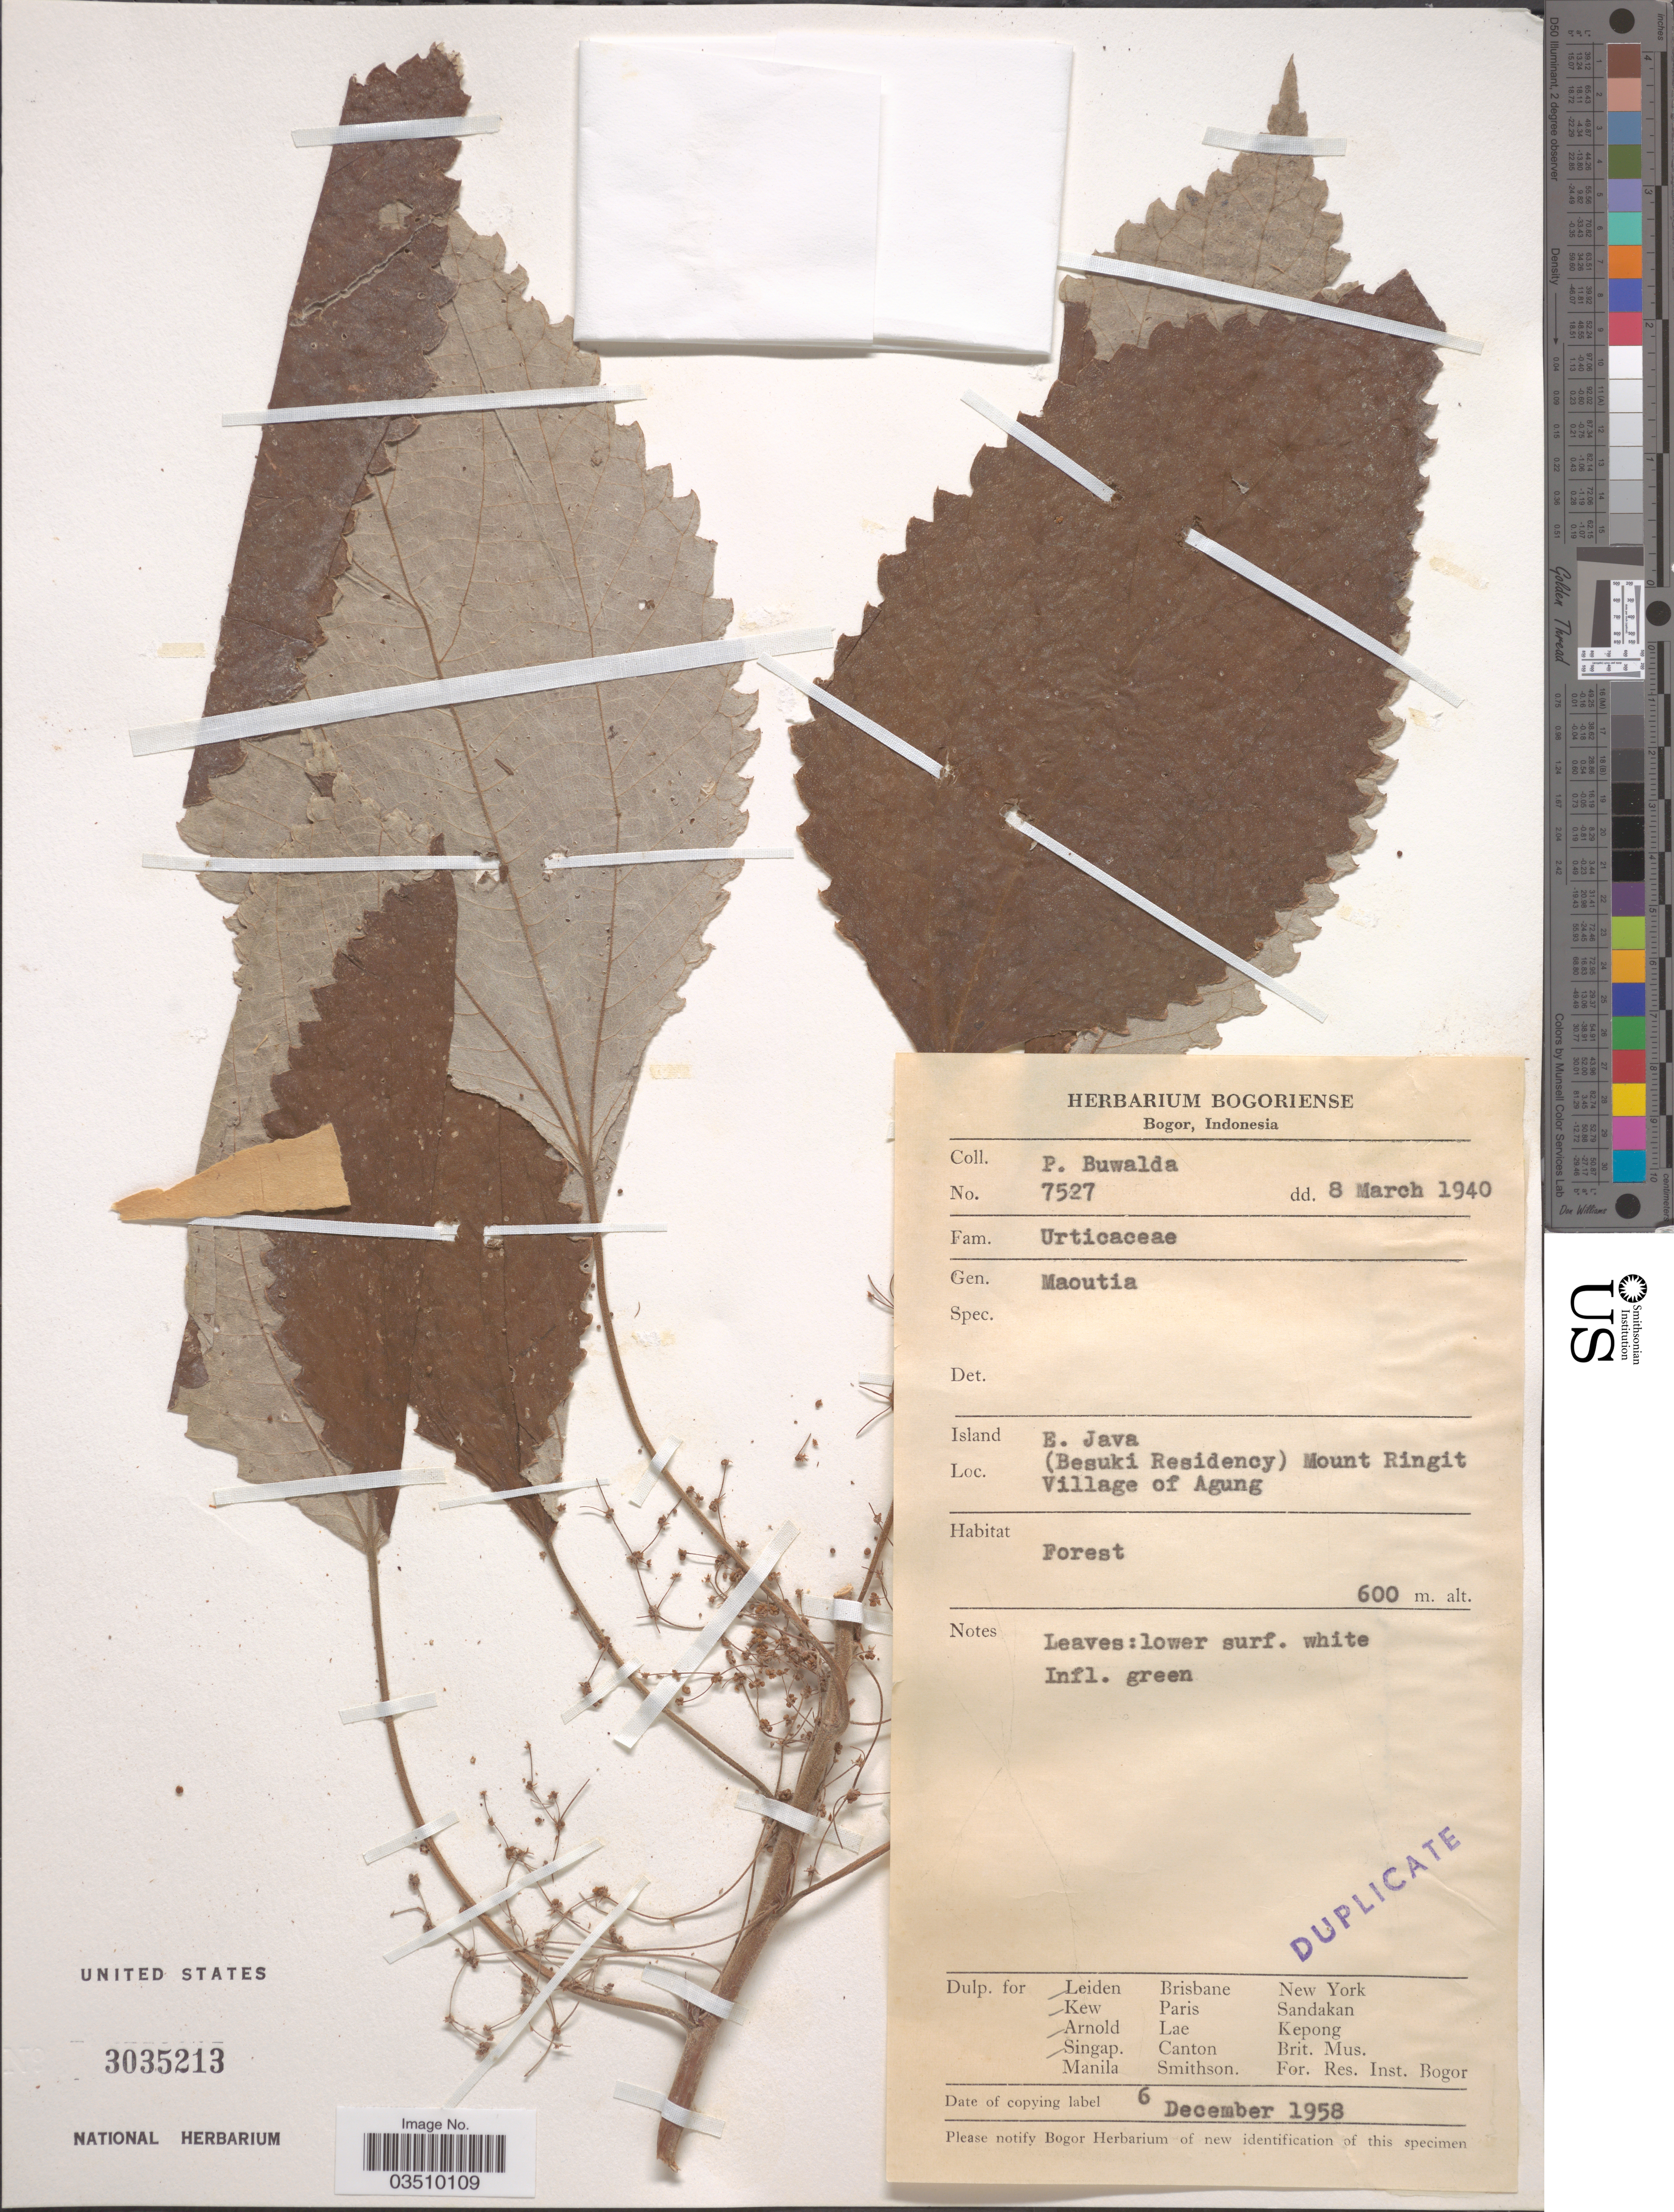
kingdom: Plantae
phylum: Tracheophyta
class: Magnoliopsida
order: Rosales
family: Urticaceae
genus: Maoutia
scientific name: Maoutia sp.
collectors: P. Buwalda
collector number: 7527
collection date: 1940-03-08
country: Indonesia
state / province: Java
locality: Island E. Java. (Besuki Residency) Mount Ringit. Village of Agung.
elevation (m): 600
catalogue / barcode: US 3035213